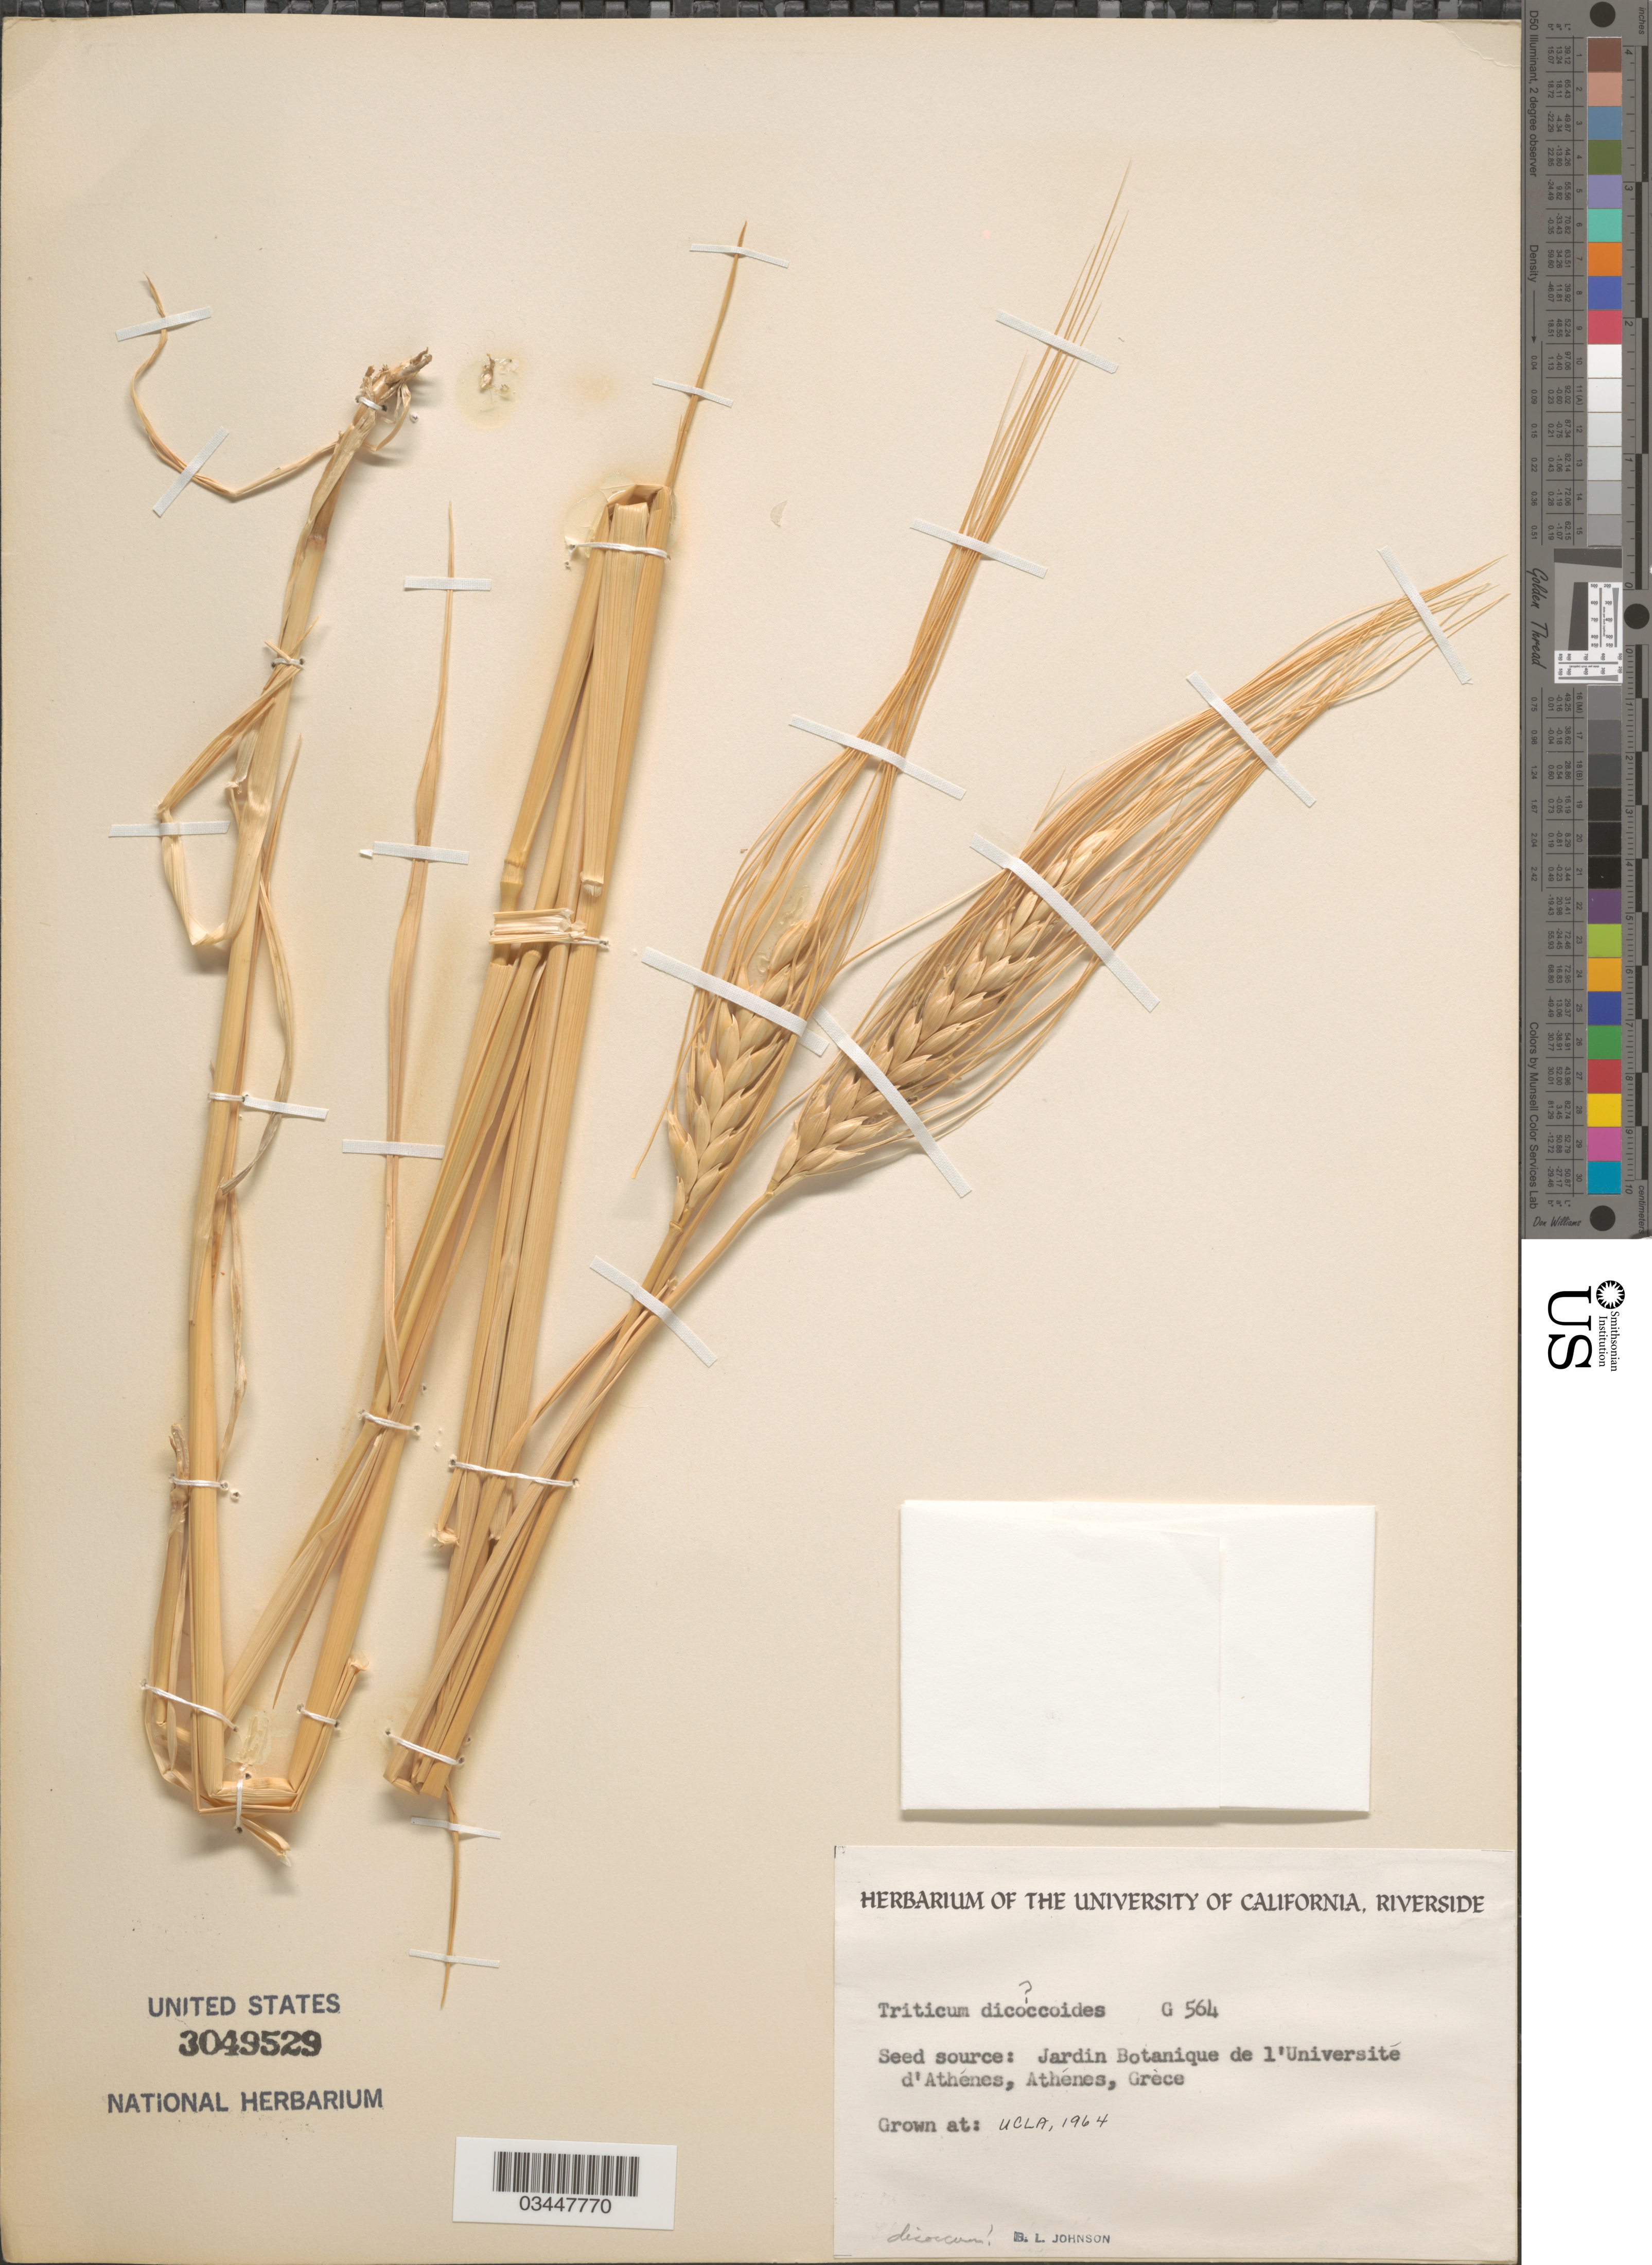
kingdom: Plantae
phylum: Tracheophyta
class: Liliopsida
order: Poales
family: Poaceae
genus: Triticum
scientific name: Triticum dicoccoides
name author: (Körn.) Körn. ex Schweinf.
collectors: B. Johnson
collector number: G564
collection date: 1964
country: United States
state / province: California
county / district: Los Angeles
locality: UCLA.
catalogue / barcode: US 3049529